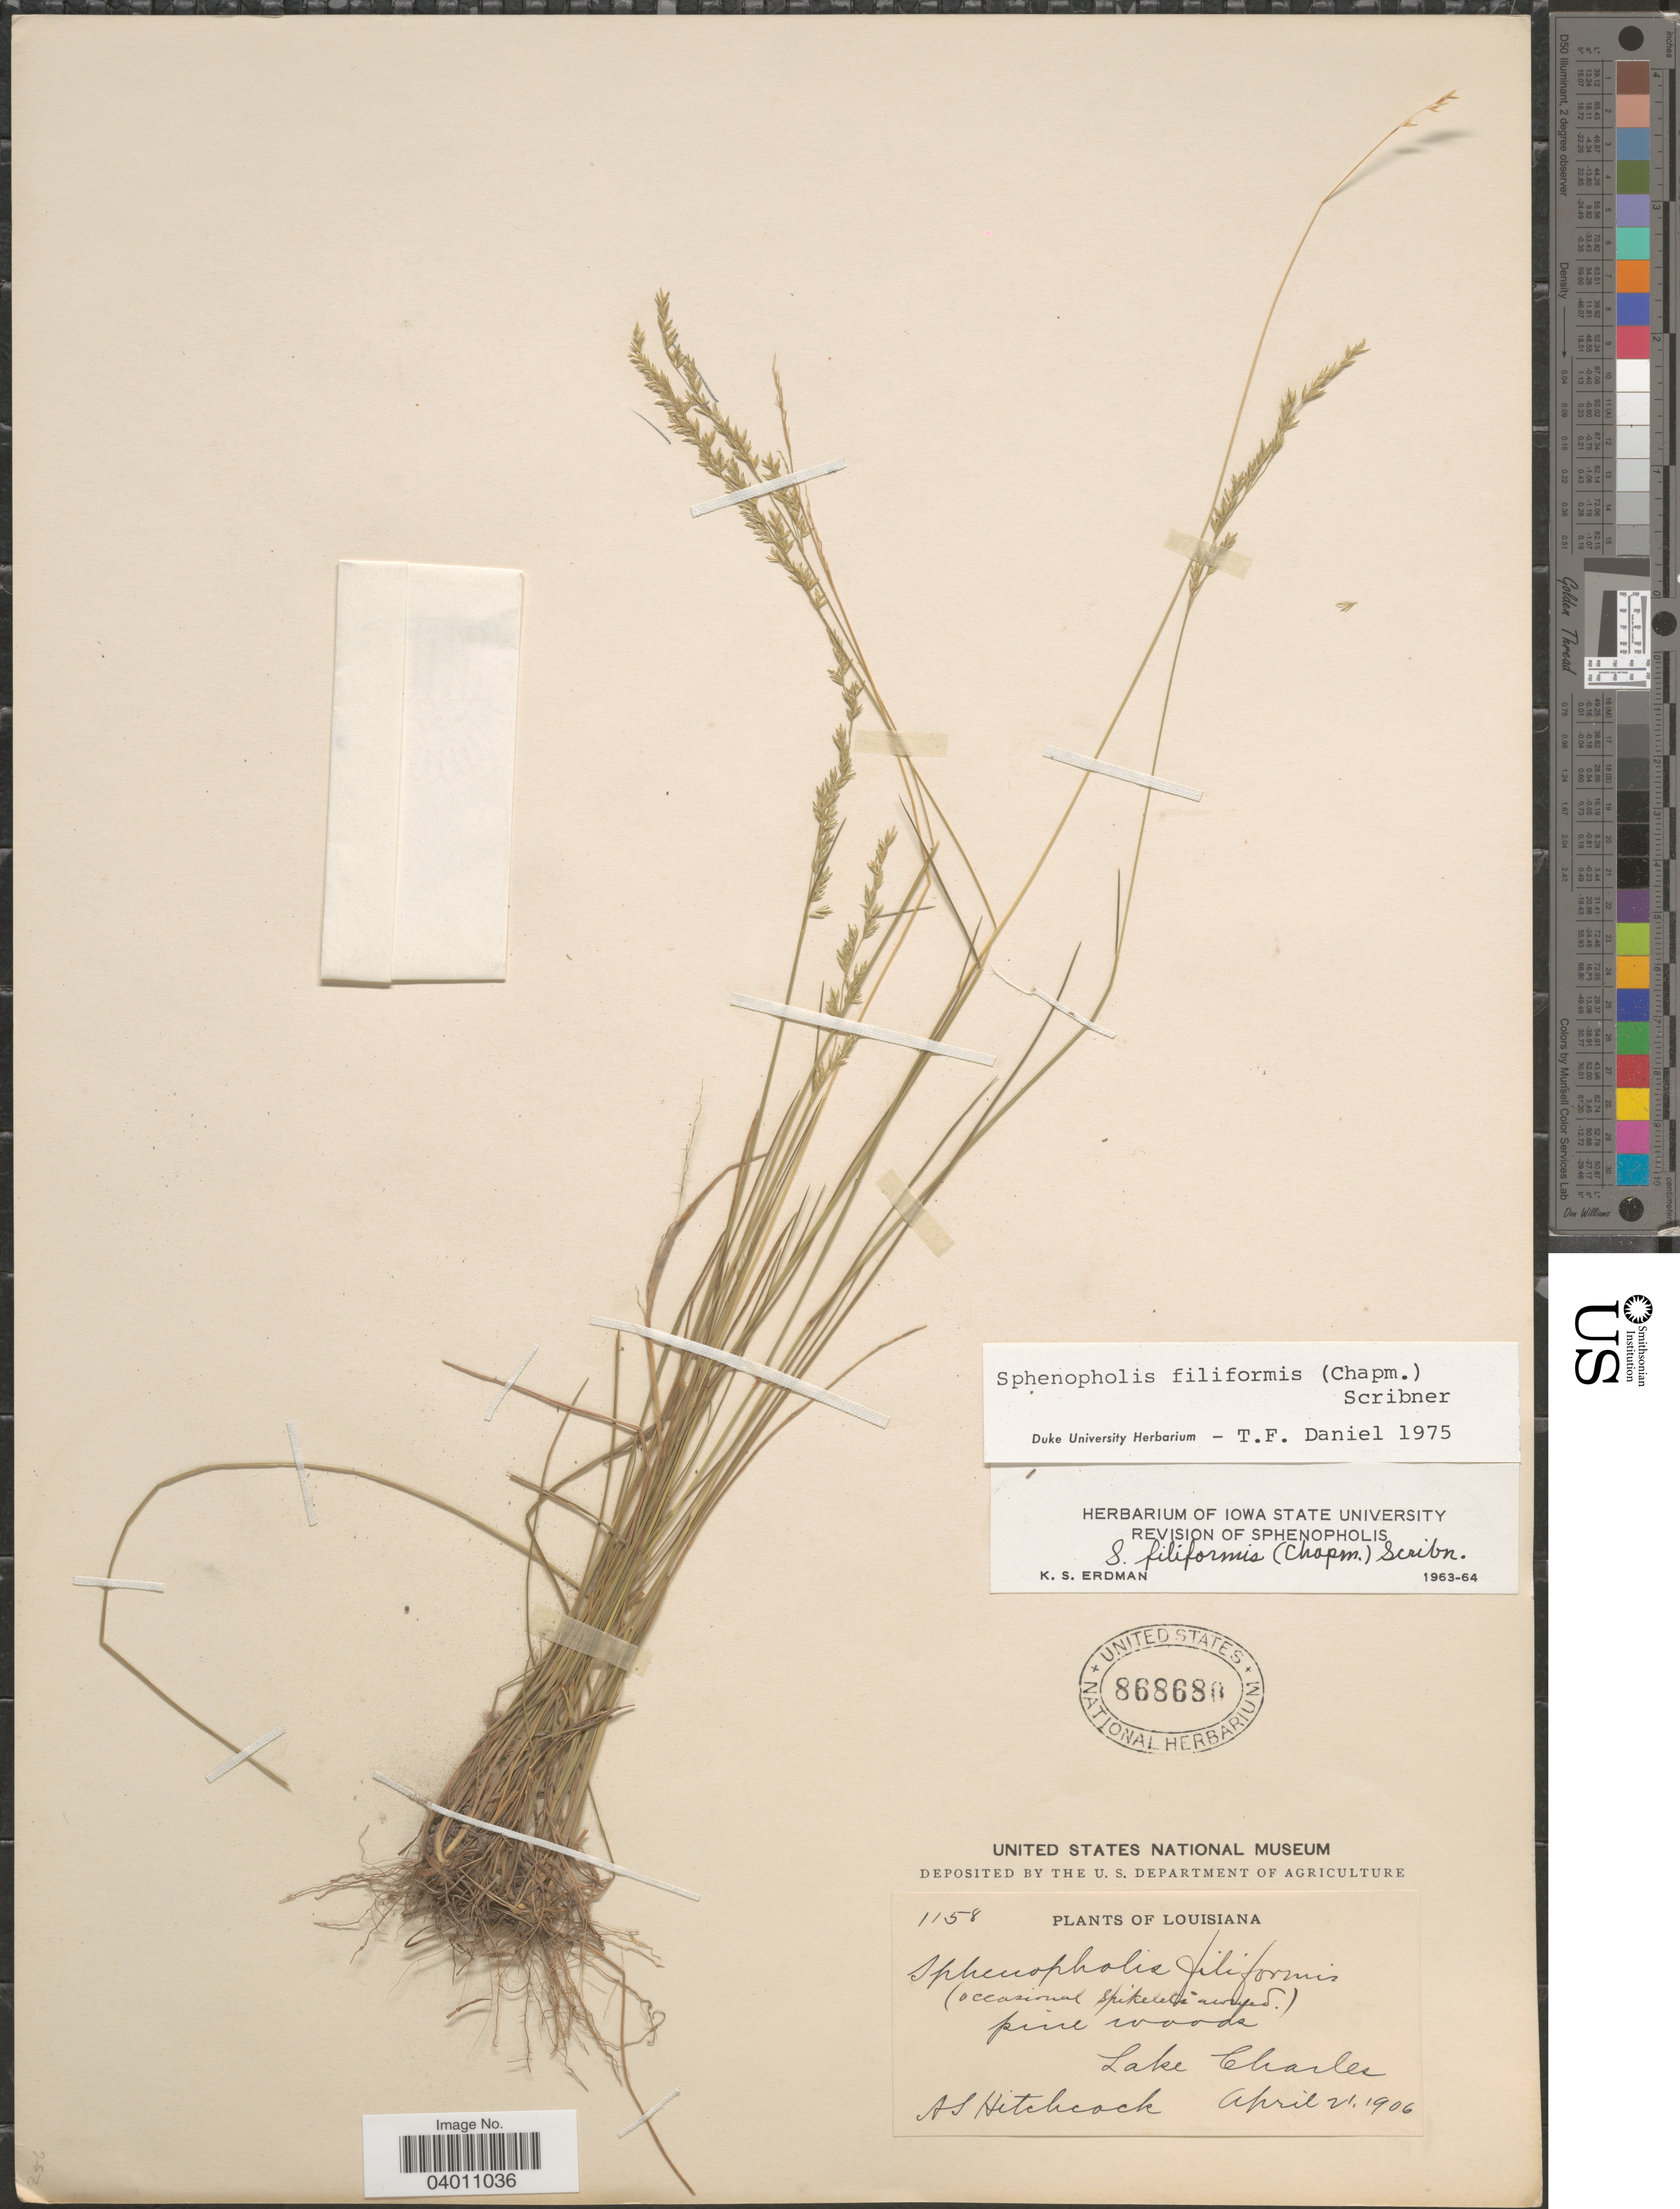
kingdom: Plantae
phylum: Tracheophyta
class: Liliopsida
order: Poales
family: Poaceae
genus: Sphenopholis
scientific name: Sphenopholis filiformis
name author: (Chapm.) Scribn.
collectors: A. S. Hitchcock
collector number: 1158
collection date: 1906-04-21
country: United States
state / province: Louisiana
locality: Lake Charles.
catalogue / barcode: US 868680